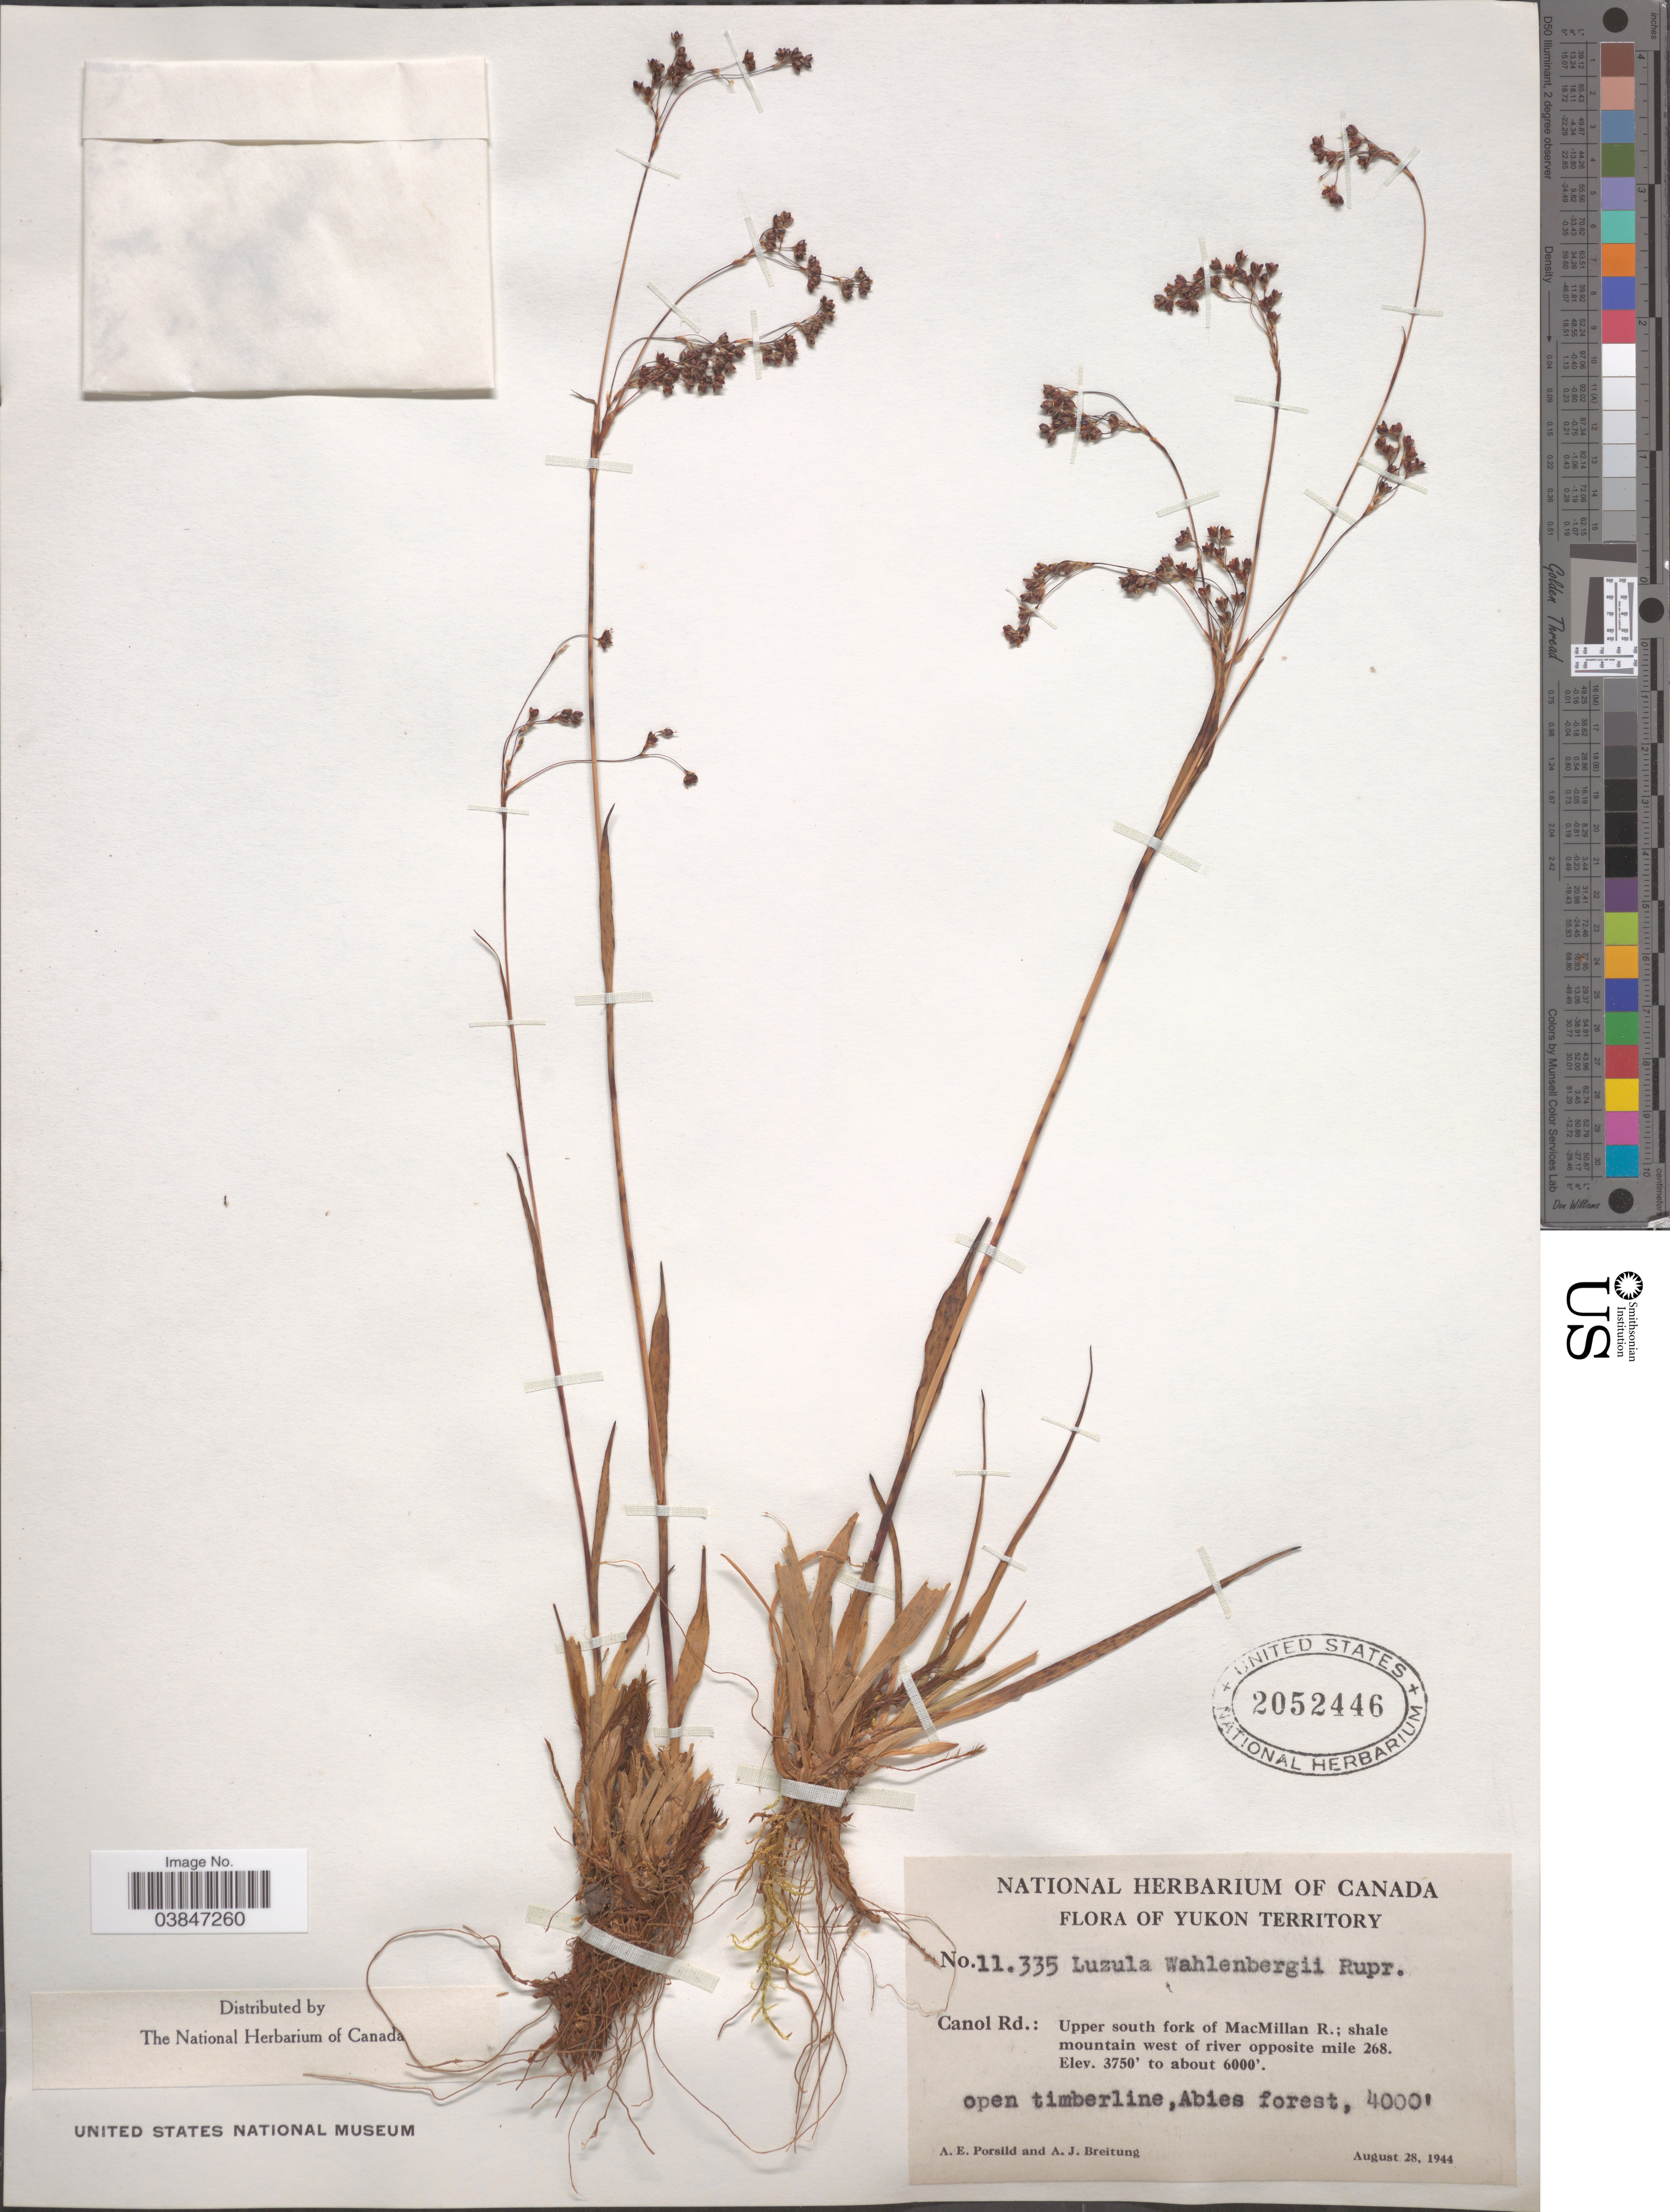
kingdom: Plantae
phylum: Tracheophyta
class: Liliopsida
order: Poales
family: Juncaceae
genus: Luzula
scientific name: Luzula wahlenbergii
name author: Rupr.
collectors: A. E. Porsild & A. Breitung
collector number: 11335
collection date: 1944-08-28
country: Canada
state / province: Yukon Territory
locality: Canol Rd.: Upper south fork of MacMillan R.; shale mountain west of river opposite mile 268. Open timberline, Abies forest.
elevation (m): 1219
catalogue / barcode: US 2052446